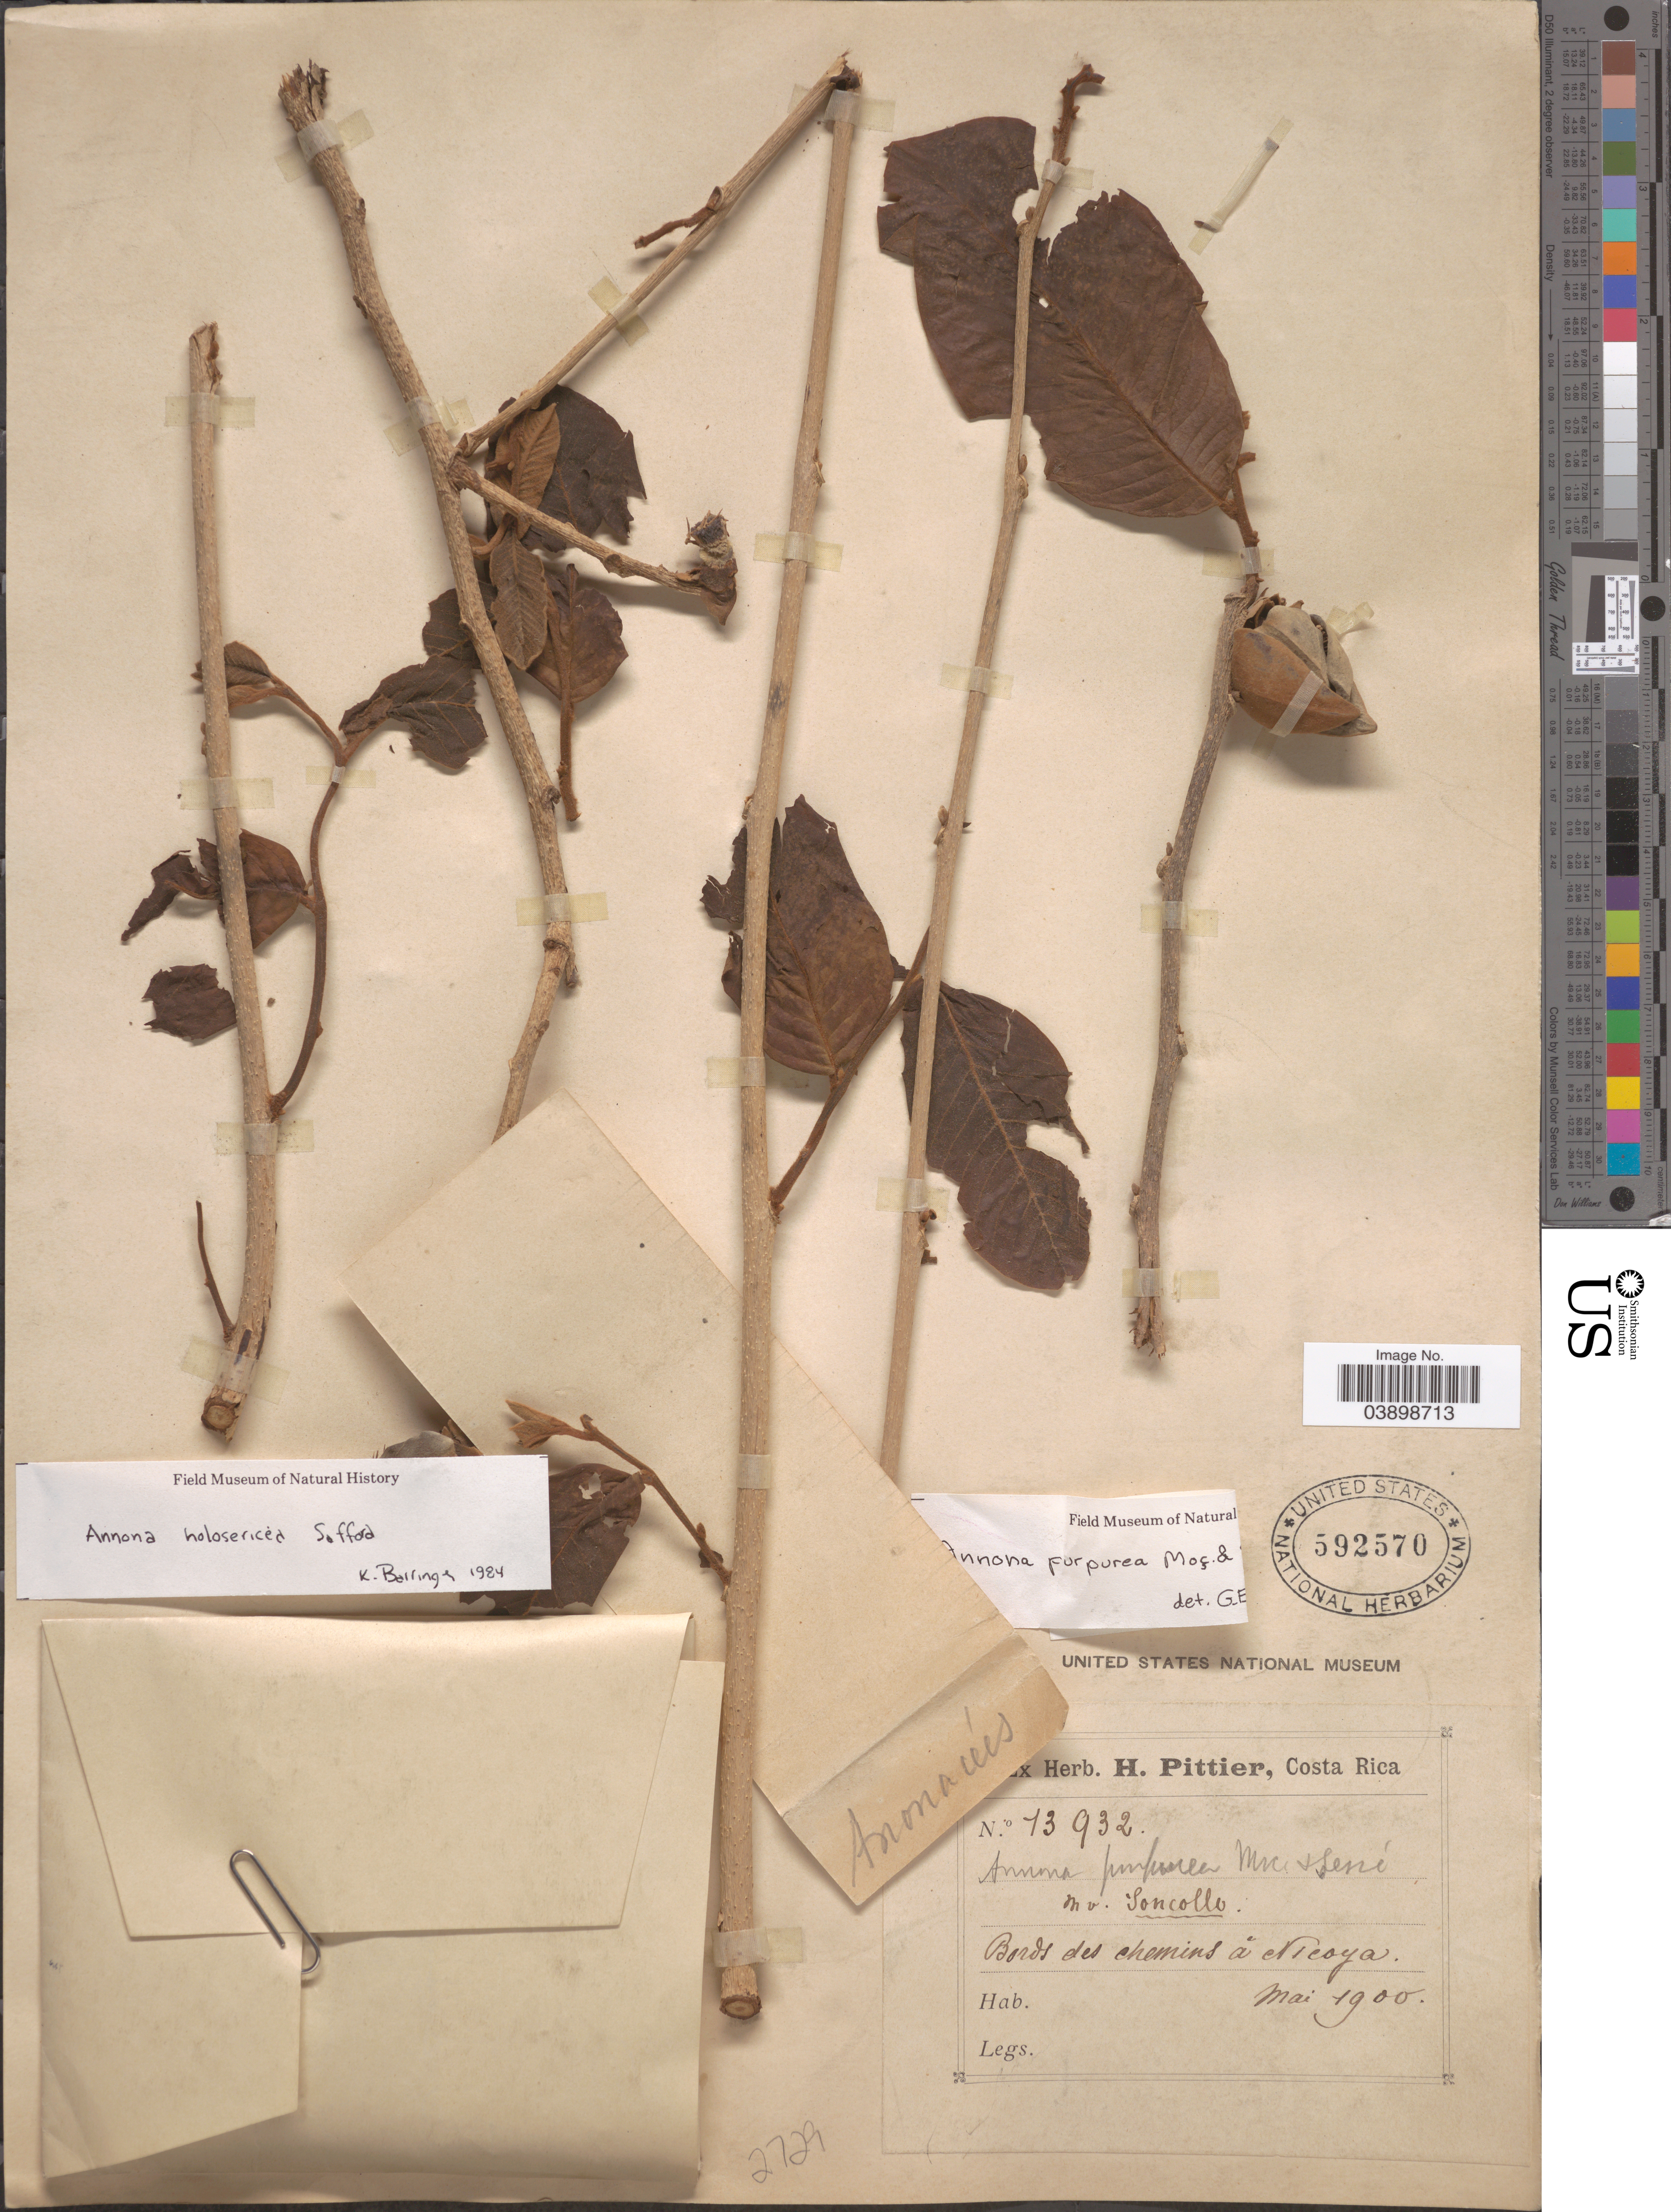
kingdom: Plantae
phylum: Tracheophyta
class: Magnoliopsida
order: Magnoliales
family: Annonaceae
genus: Annona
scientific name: Annona purpurea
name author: Moc. & Sessé ex Dunal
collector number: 13932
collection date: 1900-05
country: Costa Rica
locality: Bords des chemins á Nicoya.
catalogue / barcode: US 592570